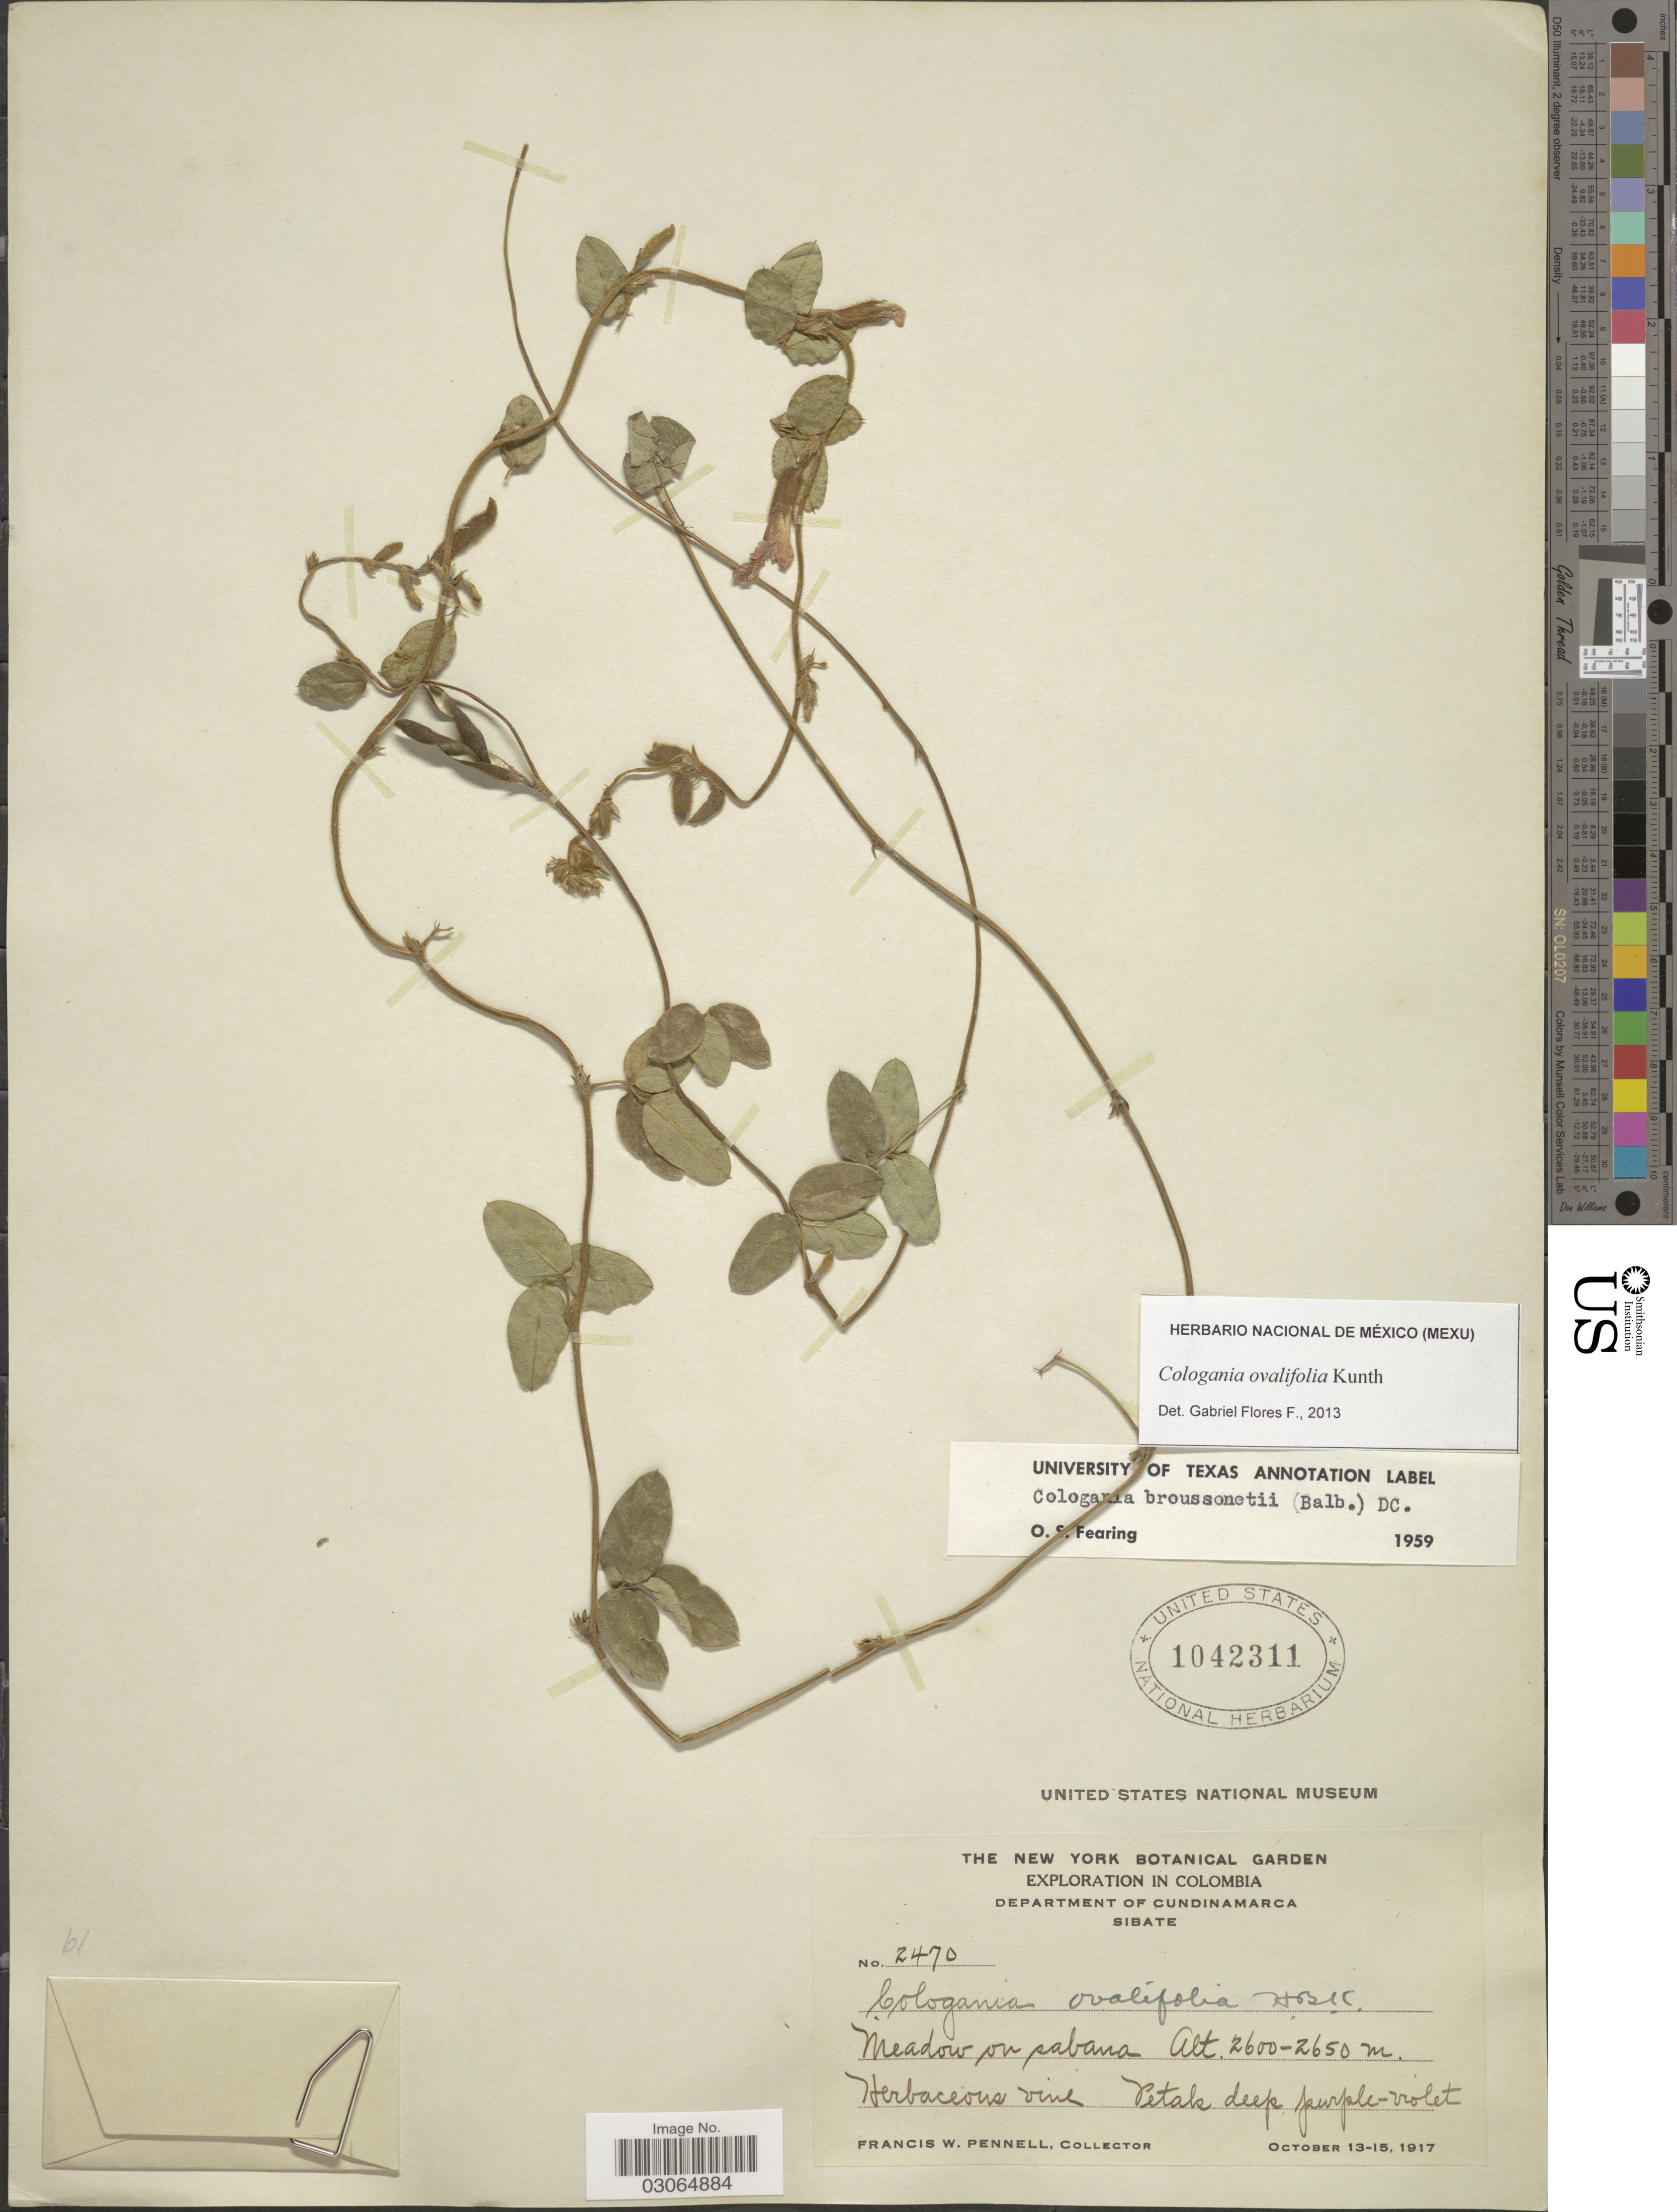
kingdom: Plantae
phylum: Tracheophyta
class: Magnoliopsida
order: Fabales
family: Fabaceae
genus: Cologania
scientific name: Cologania broussonetii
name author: (Balb.) DC.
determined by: Fearing, O. S.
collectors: F. W. Pennell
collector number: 2470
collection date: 1917-10-13/1917-10-15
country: Colombia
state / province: Cundinamarca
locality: Department of Cundinamarca. Sibate.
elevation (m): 2600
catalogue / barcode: US 1042311